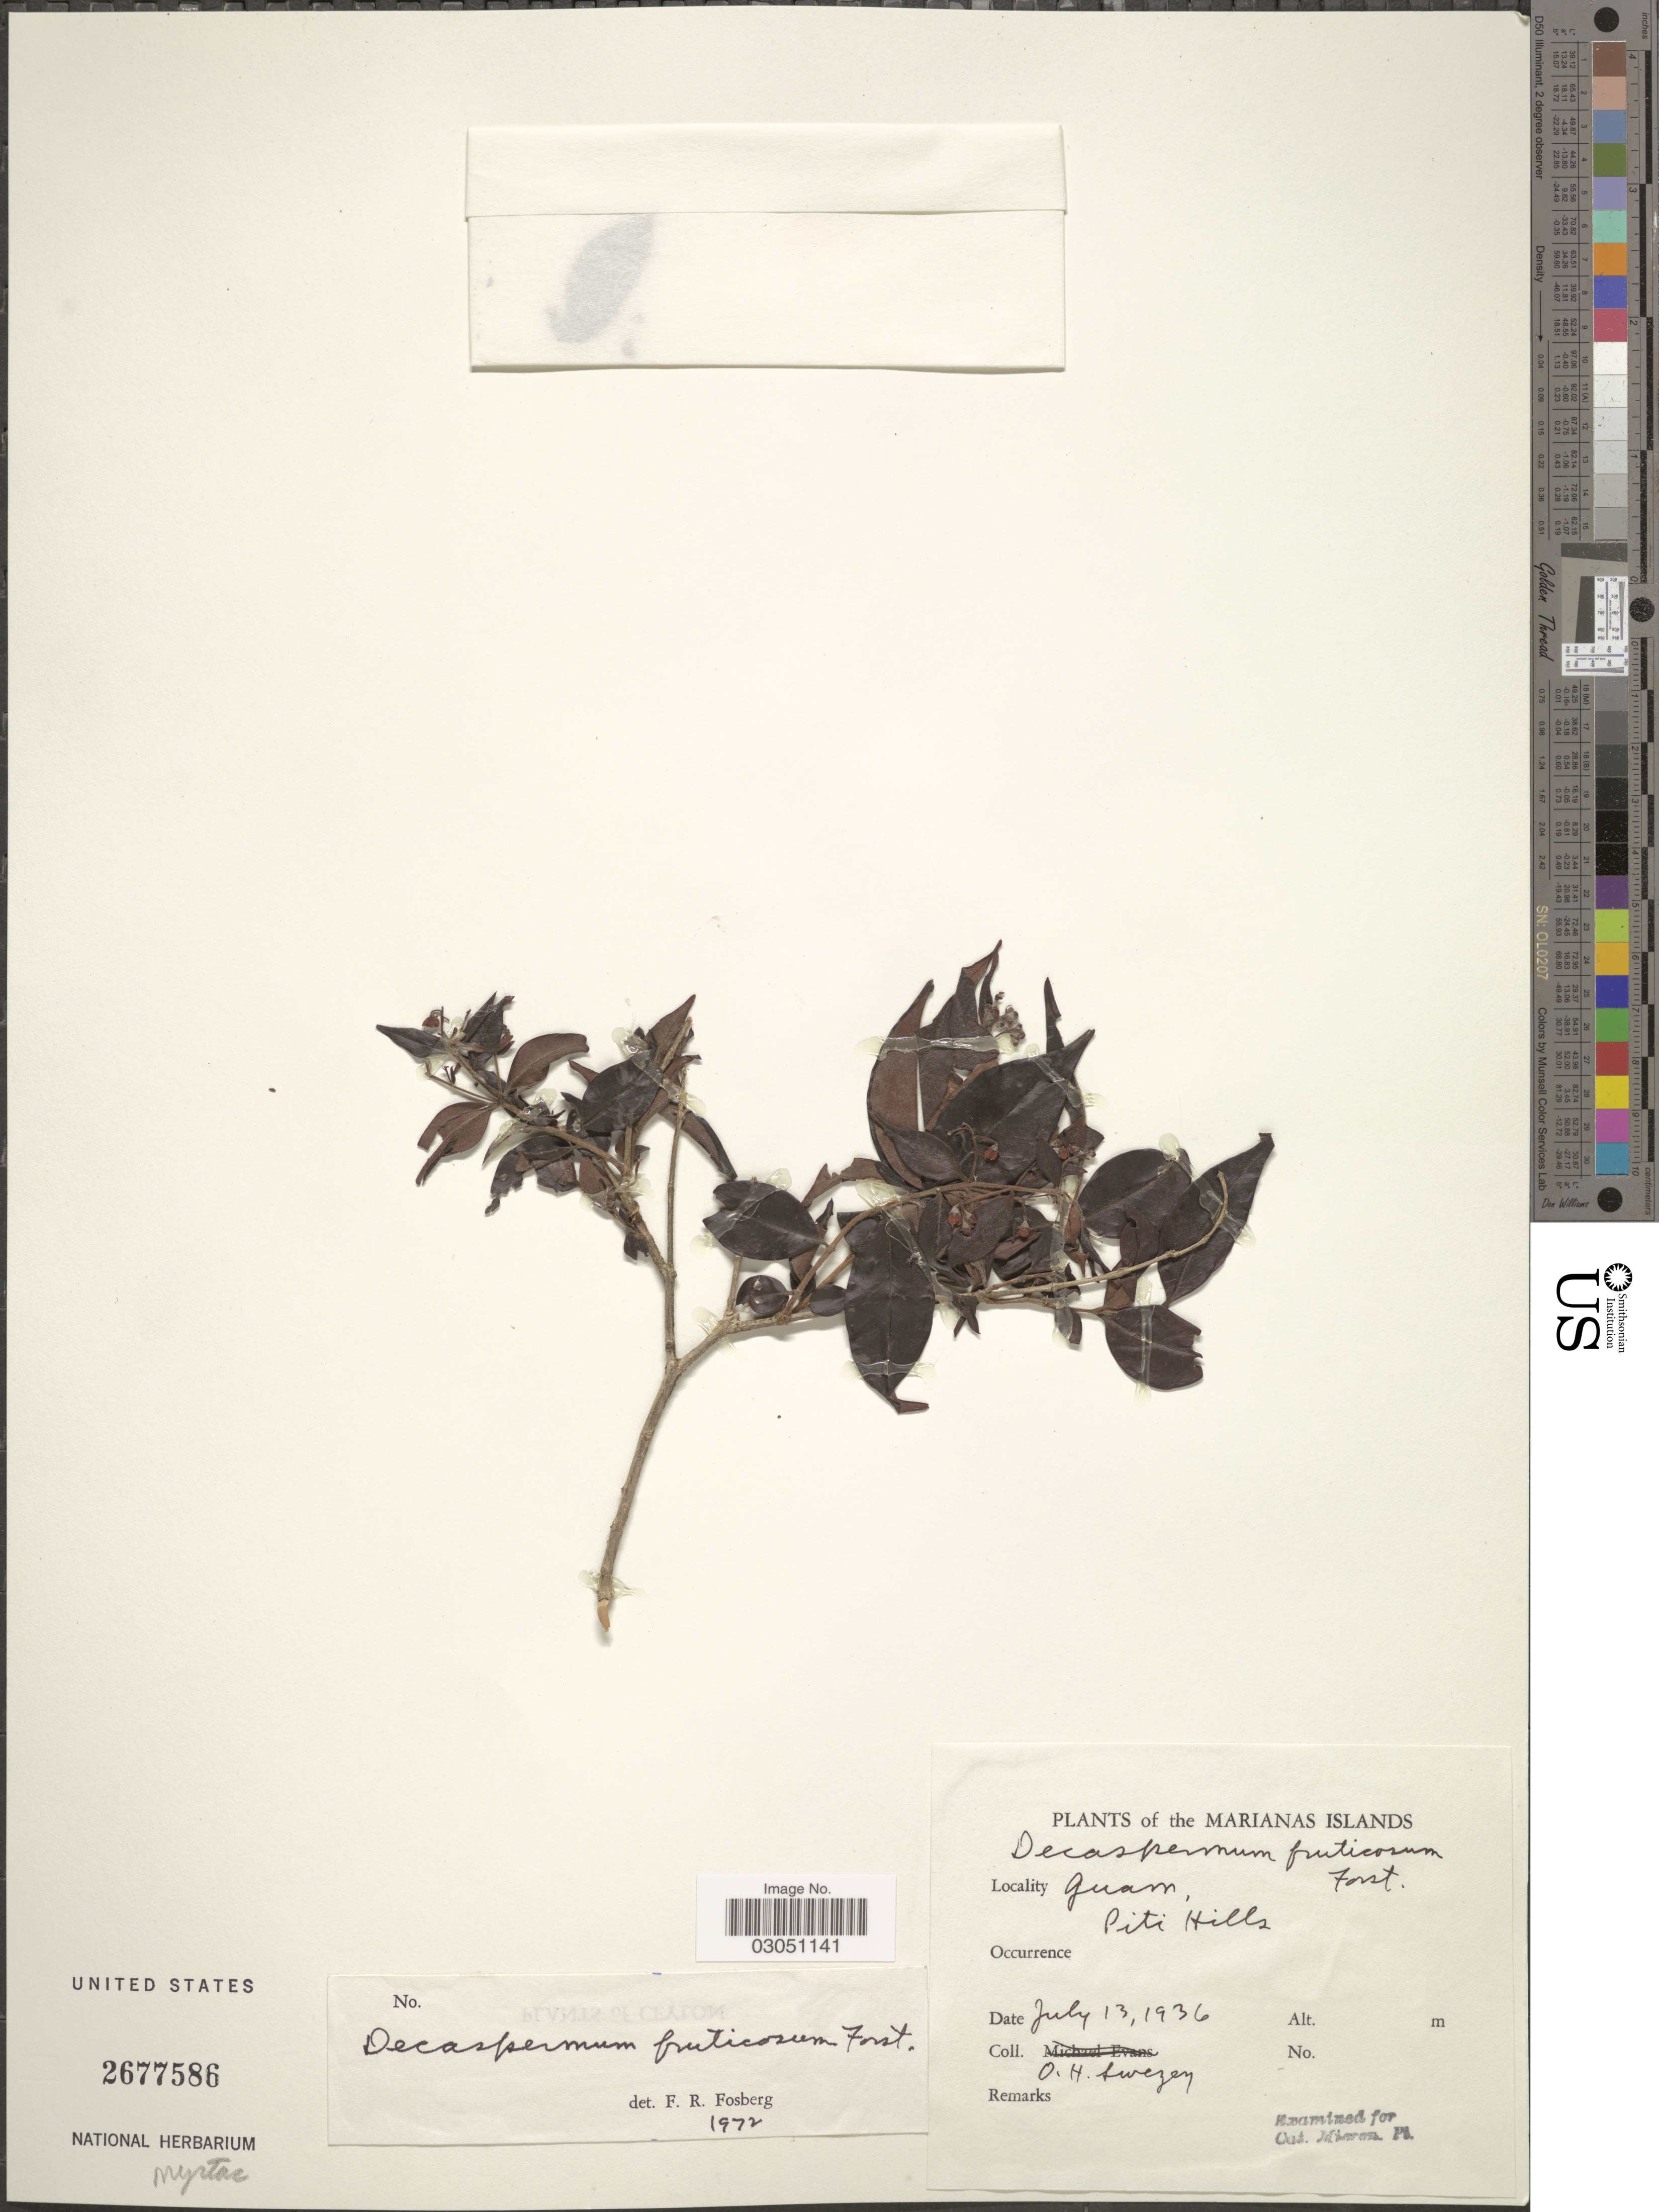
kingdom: Plantae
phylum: Tracheophyta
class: Magnoliopsida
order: Myrtales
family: Myrtaceae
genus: Decaspermum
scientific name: Decaspermum fruticosum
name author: J.R. Forst. & G. Forst.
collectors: O. H. Swezey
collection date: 1936-07-13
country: Guam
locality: The Marianas Islands. Guam. Piti Hills.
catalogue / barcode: US 2677586